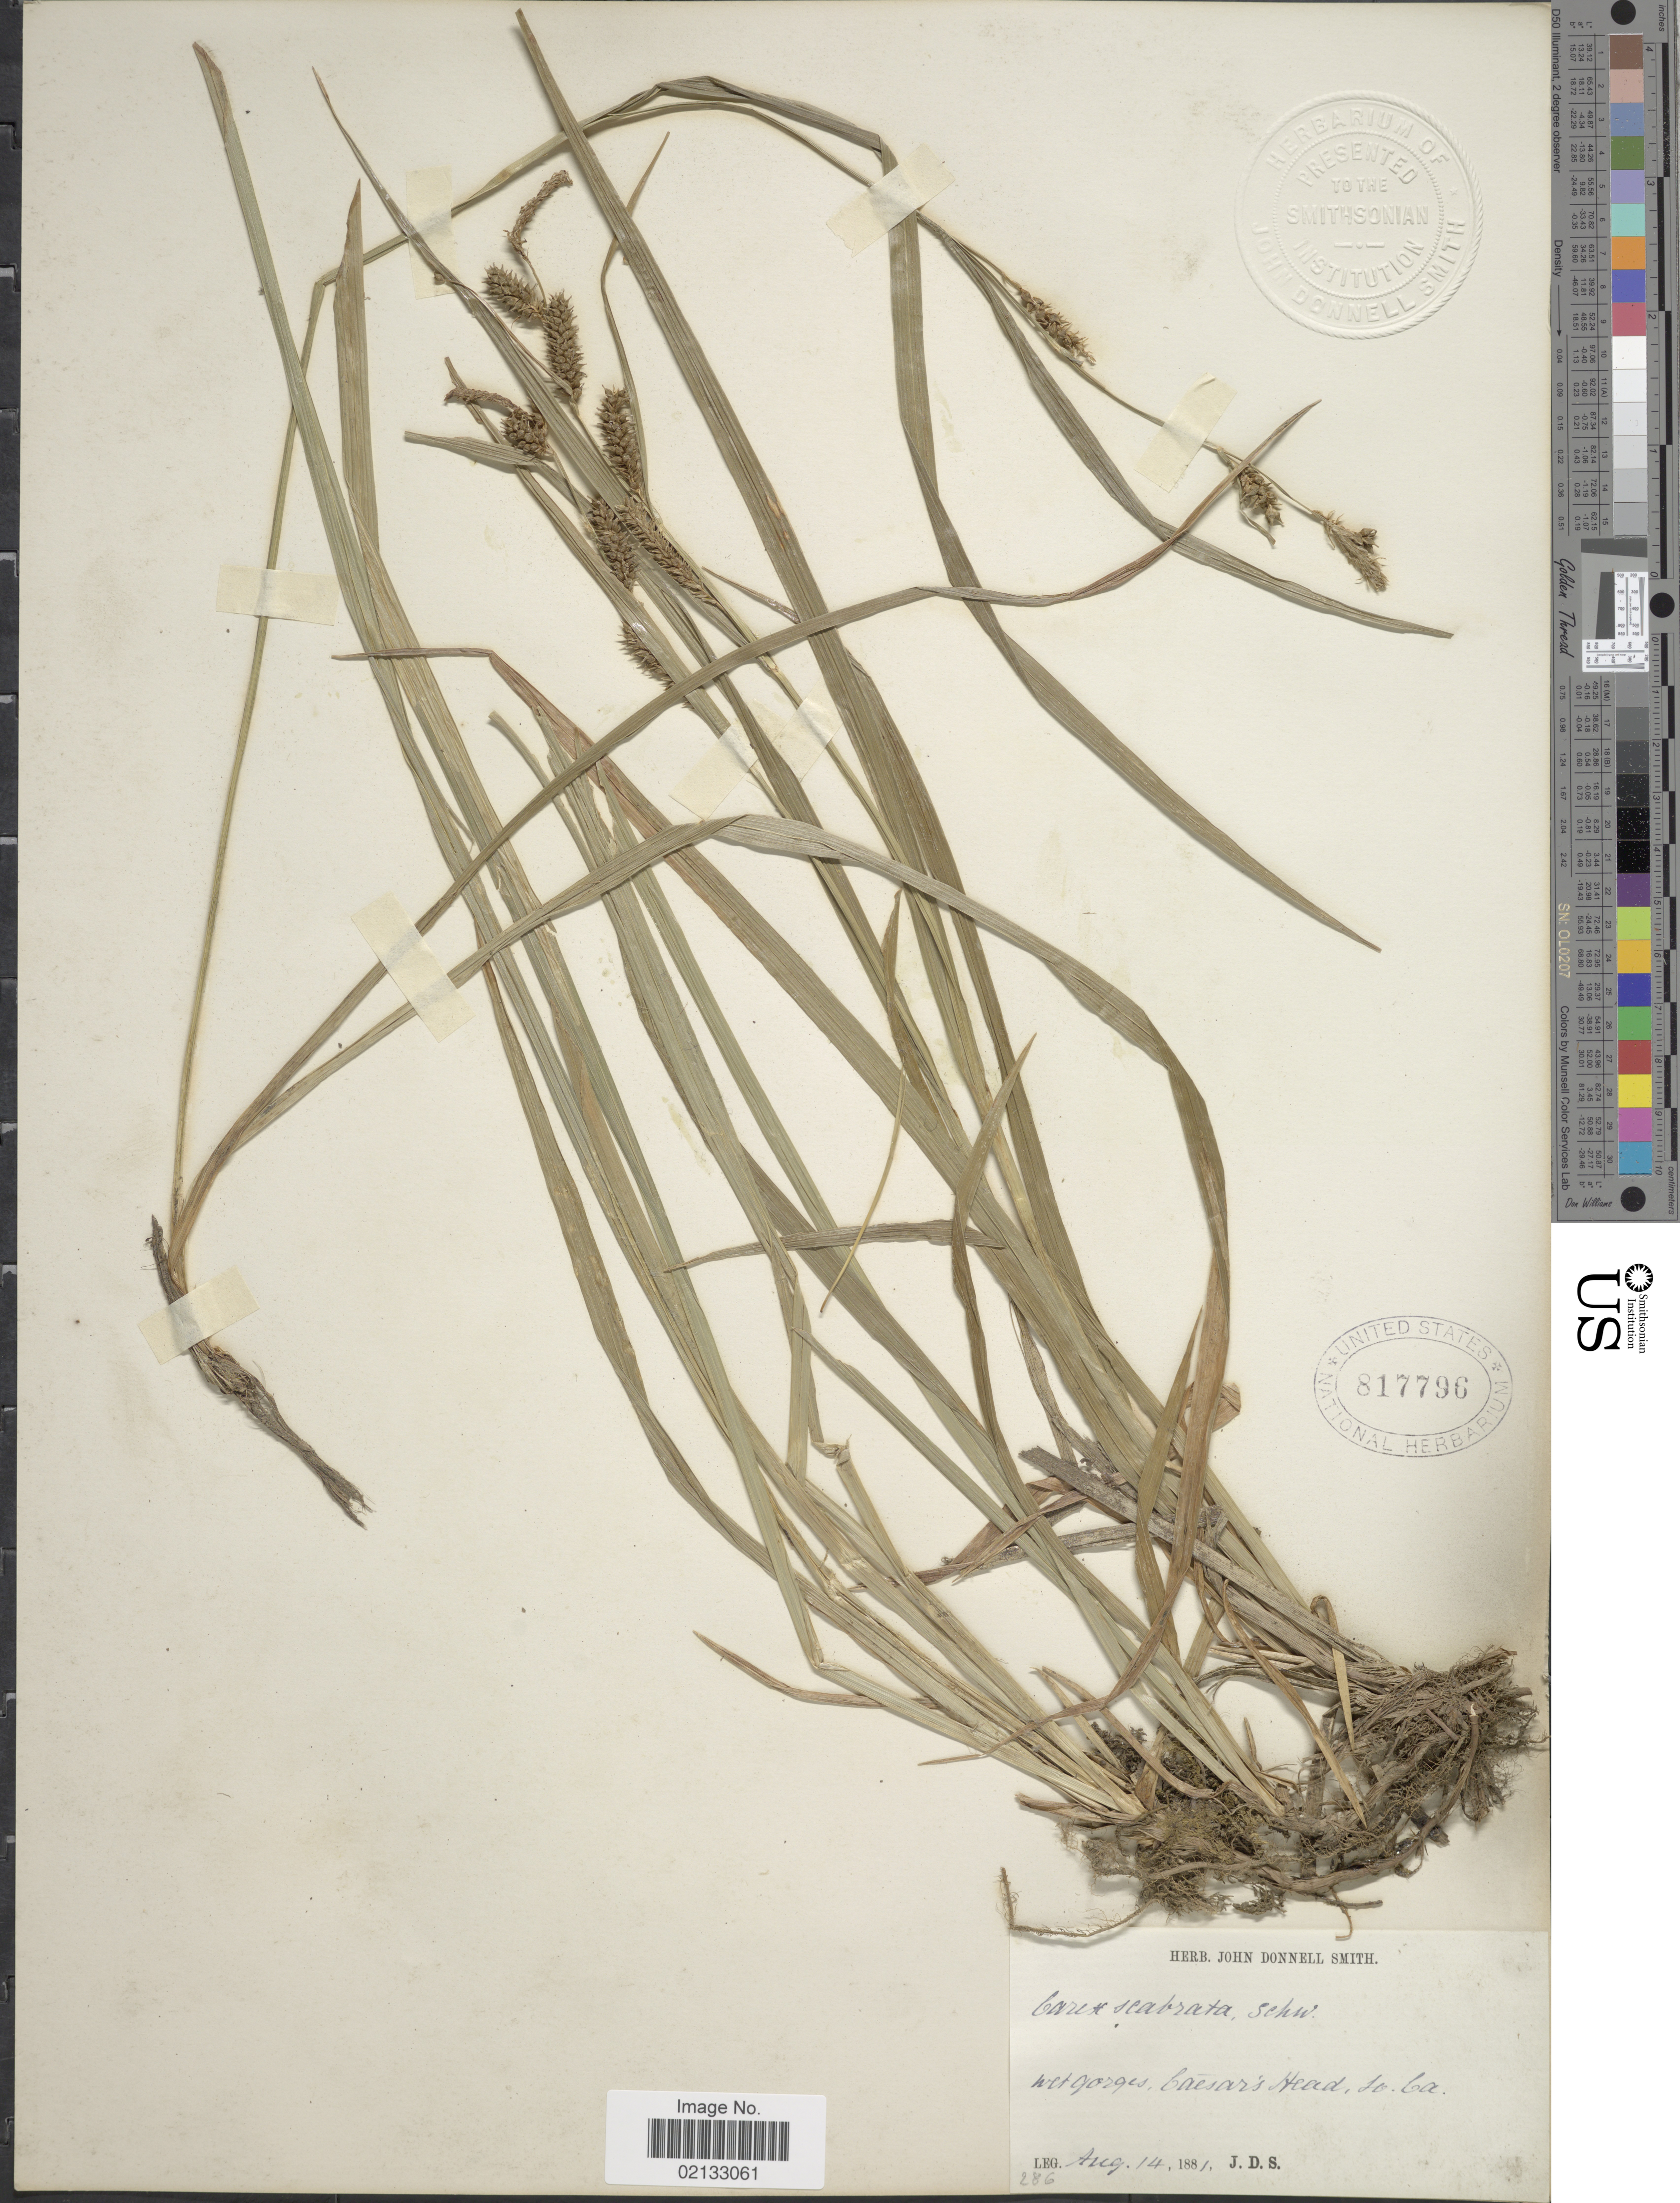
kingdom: Plantae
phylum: Tracheophyta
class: Liliopsida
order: Poales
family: Cyperaceae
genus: Carex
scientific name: Carex scabrata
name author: Schwein.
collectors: J. Donnell Smith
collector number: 286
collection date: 1881-08-14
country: United States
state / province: South Carolina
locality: Wet gorges, Caesar's Head, So. Car.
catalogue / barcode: US 817796